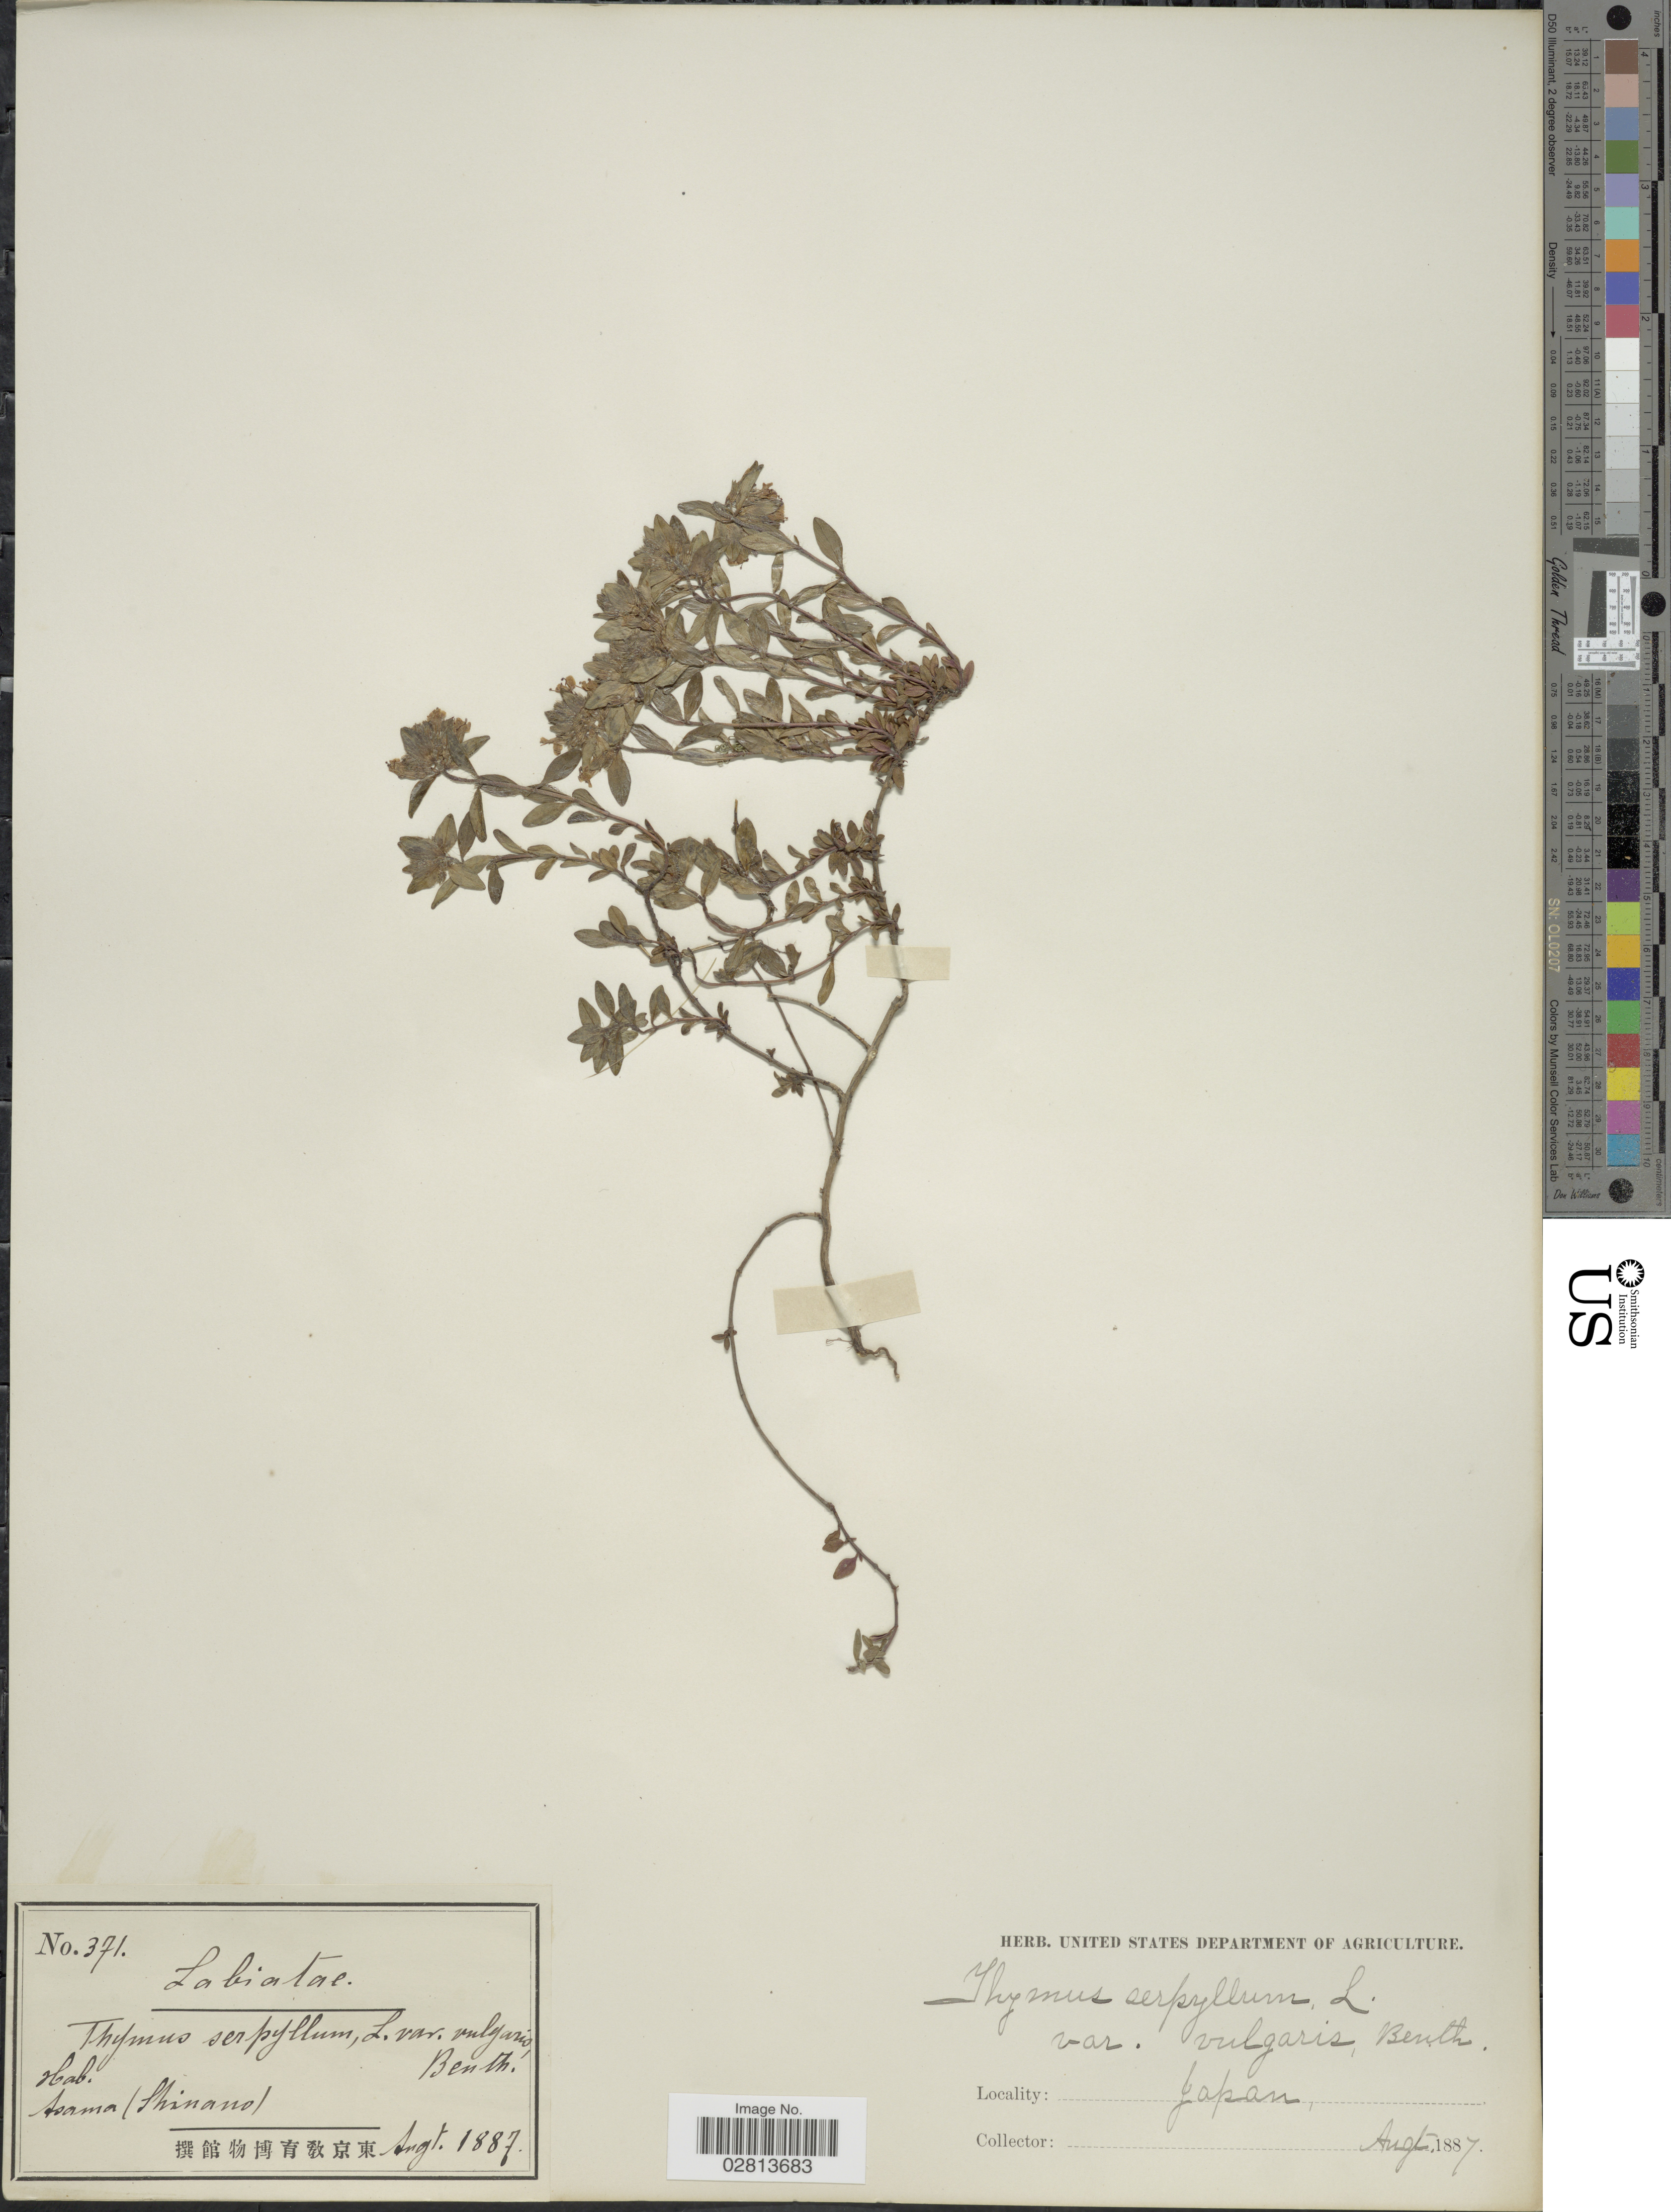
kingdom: Plantae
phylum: Tracheophyta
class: Magnoliopsida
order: Lamiales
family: Lamiaceae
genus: Thymus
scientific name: Thymus serpyllum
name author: L.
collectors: Facchini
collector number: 371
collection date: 1887-08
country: Japan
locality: Asama (Shinano).